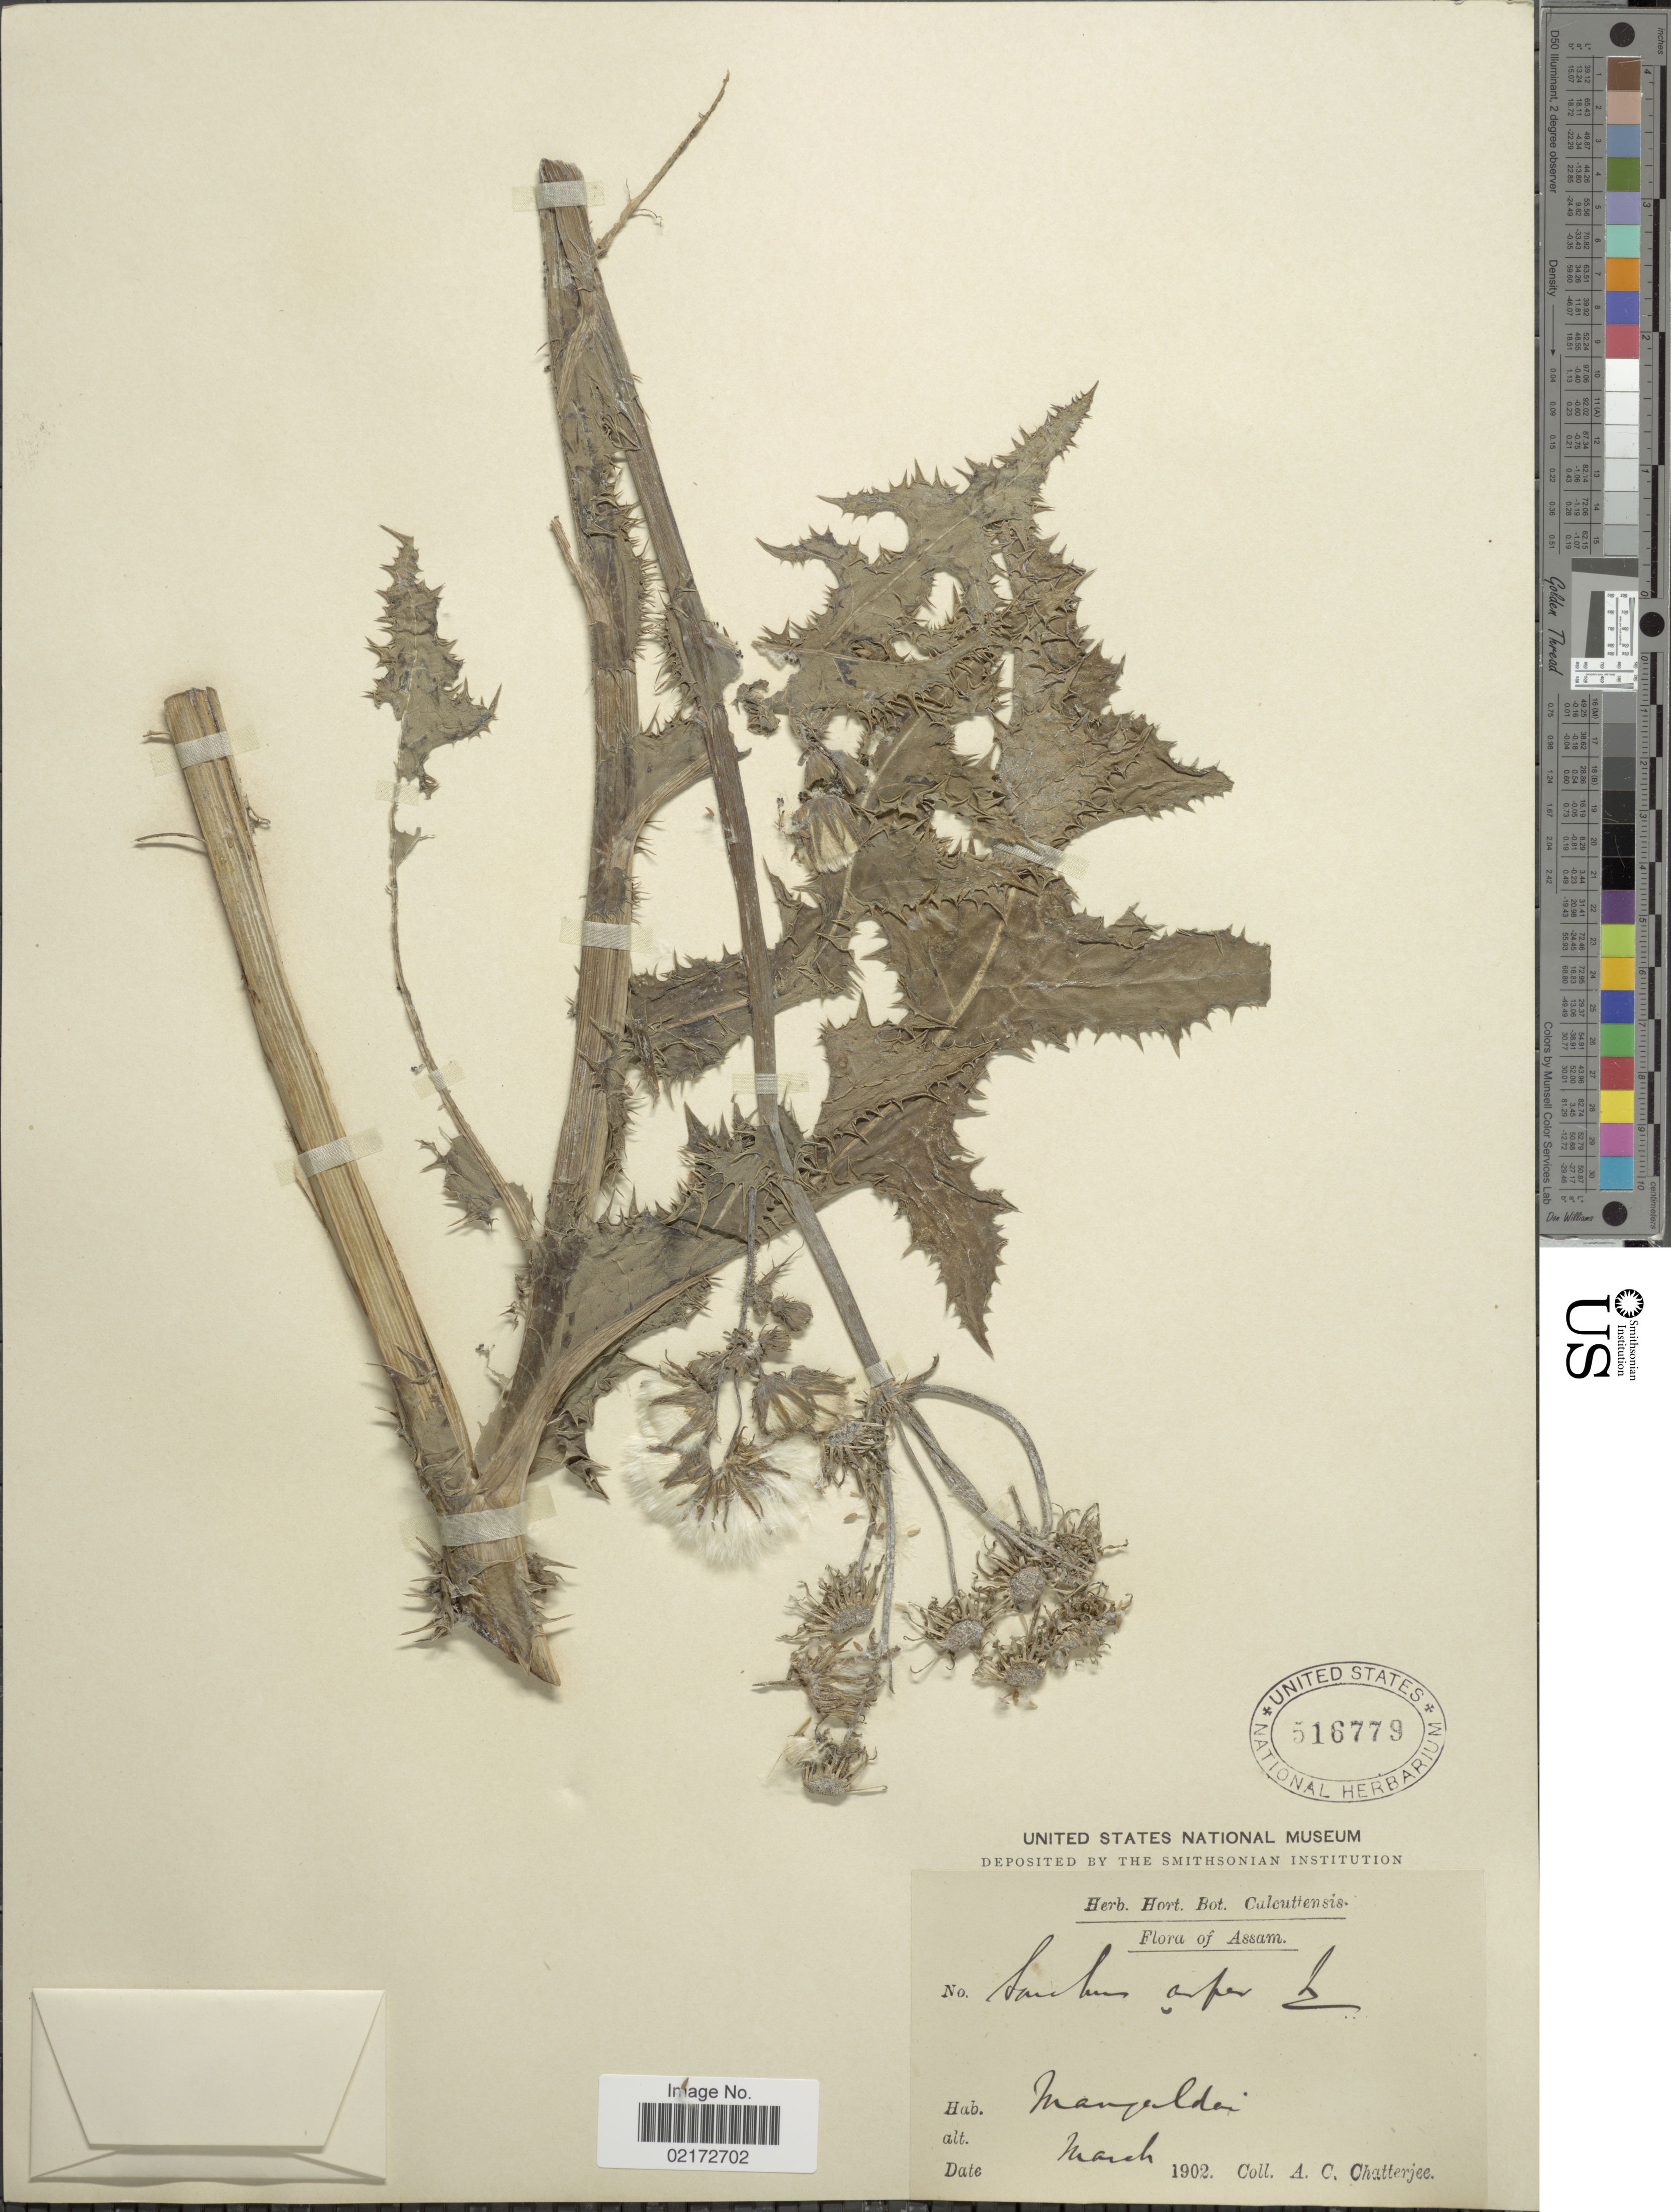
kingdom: Plantae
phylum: Tracheophyta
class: Magnoliopsida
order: Asterales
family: Asteraceae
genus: Sonchus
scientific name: Sonchus asper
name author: (L.) Hill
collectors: A. Chatterjee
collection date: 1902-03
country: India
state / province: Assam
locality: Mangaldai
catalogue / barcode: US 516779